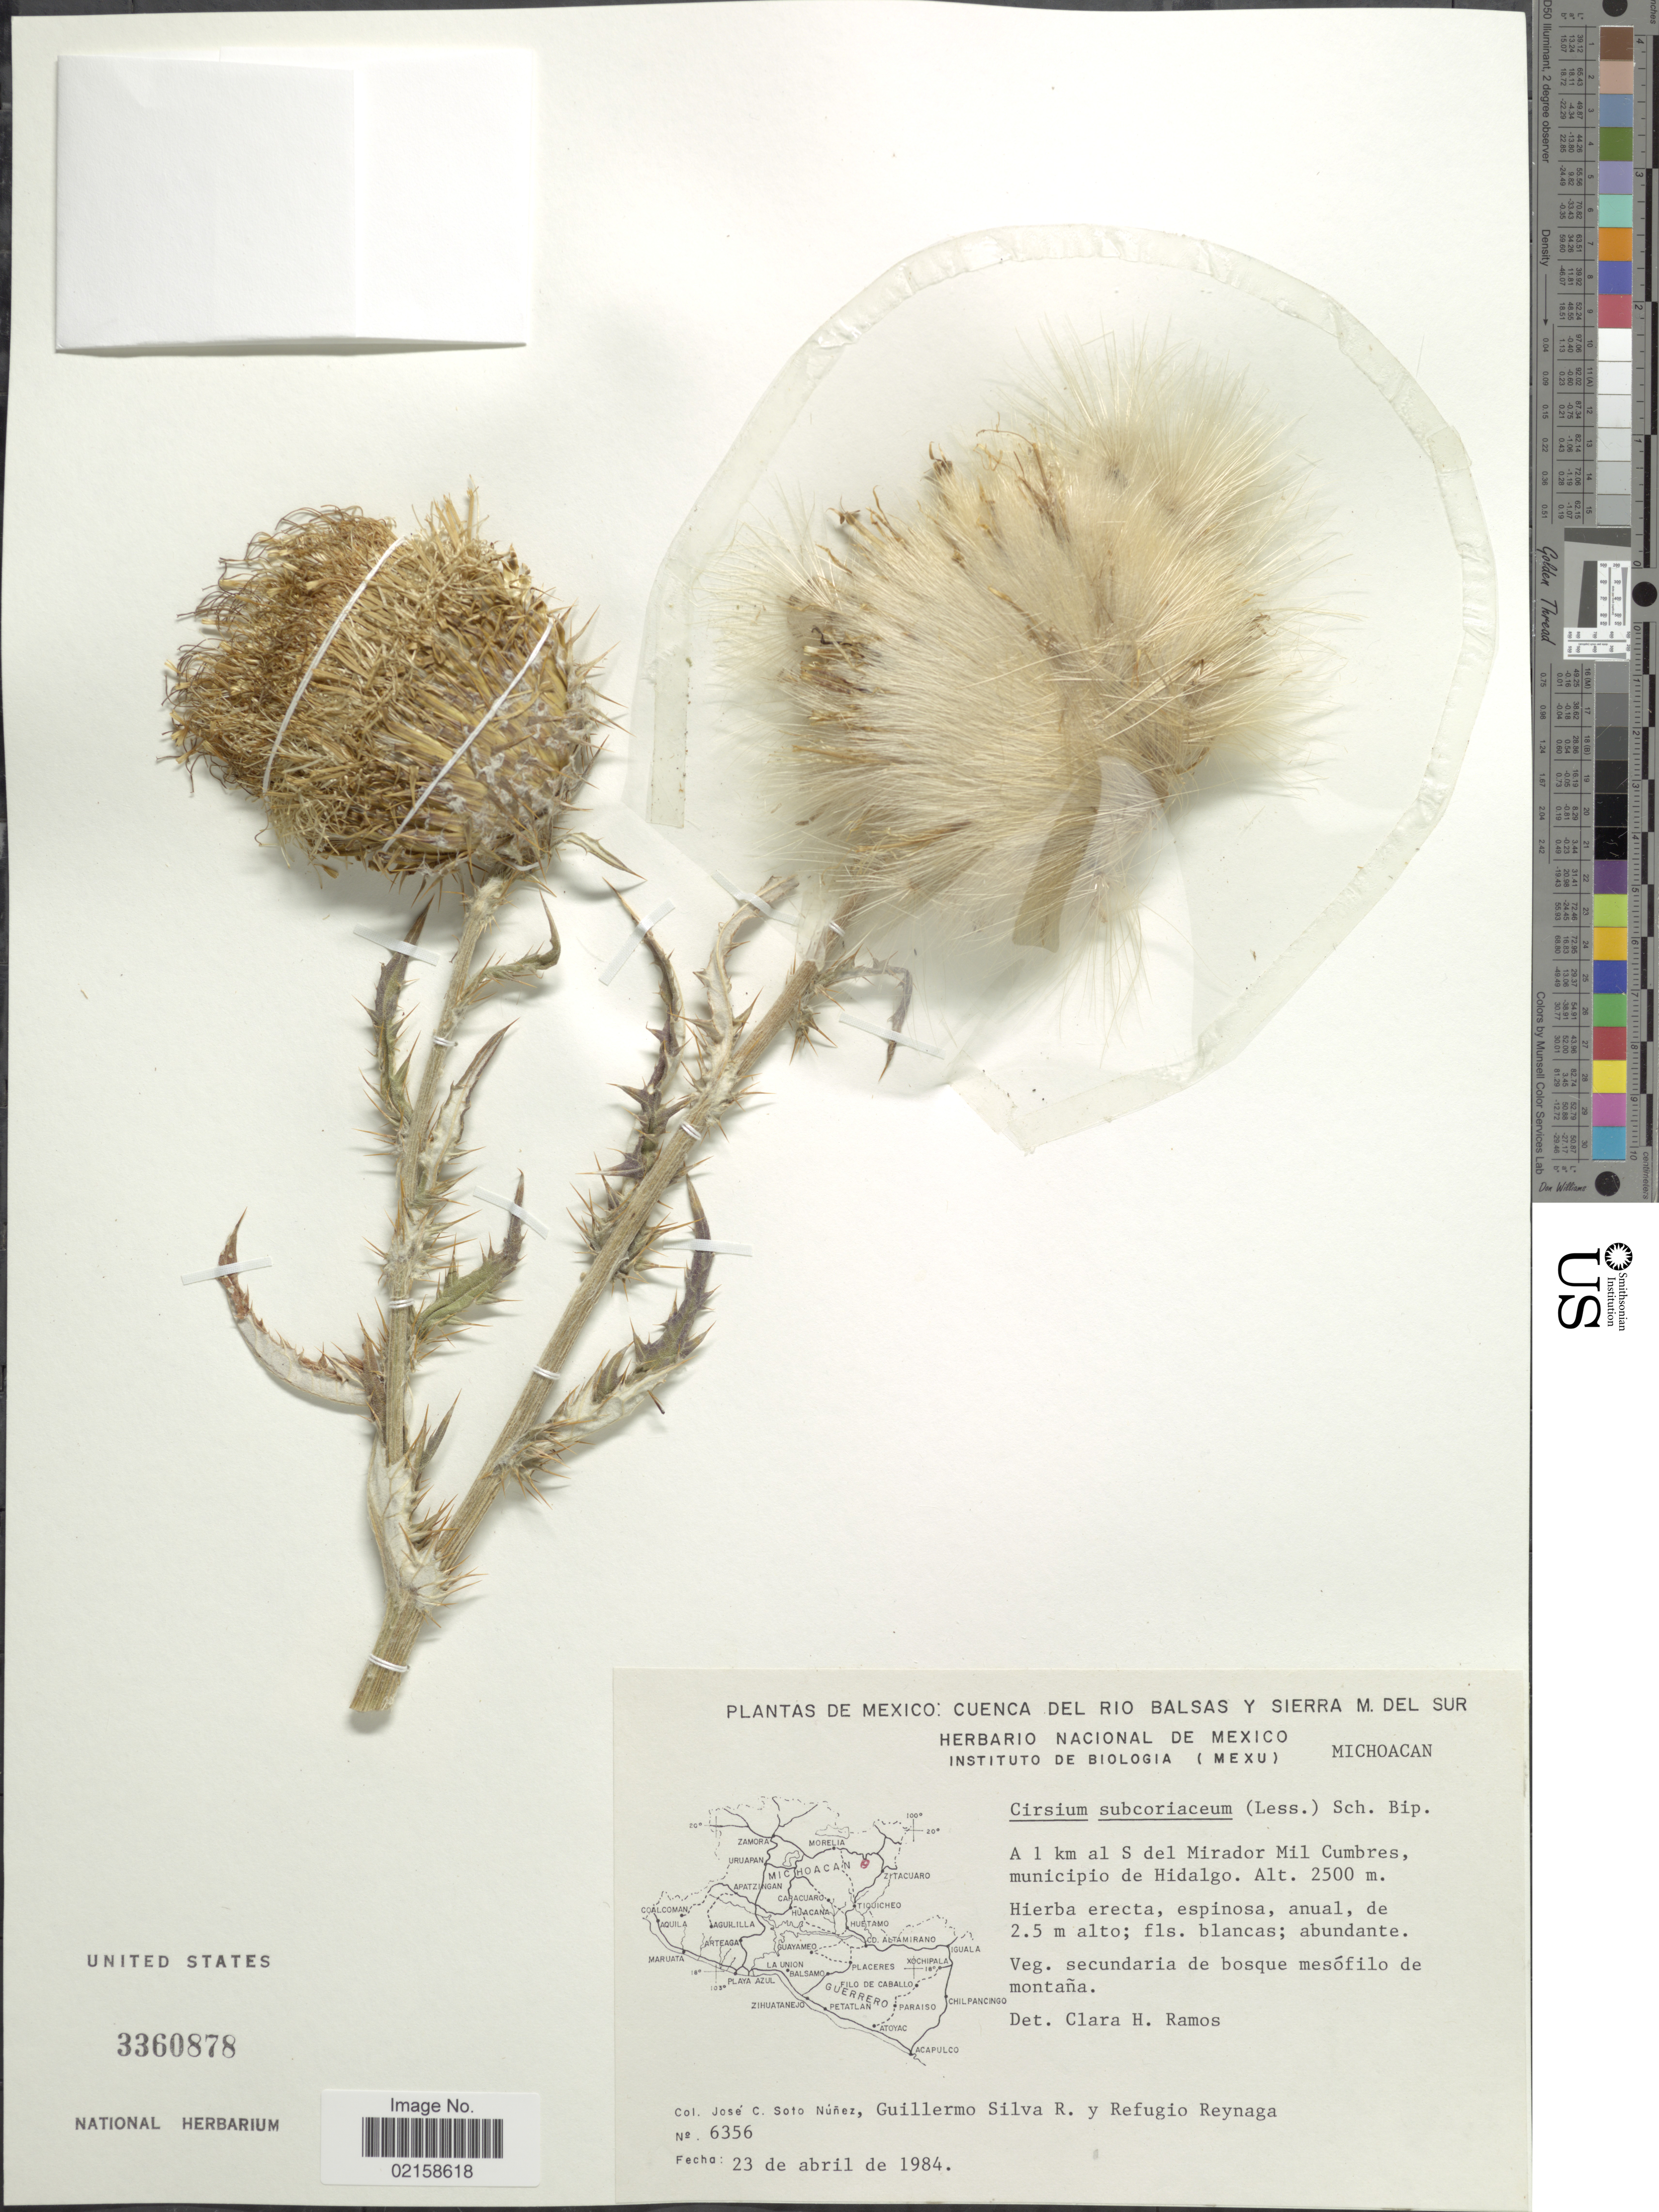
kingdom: Plantae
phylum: Tracheophyta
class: Magnoliopsida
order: Asterales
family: Asteraceae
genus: Cirsium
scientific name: Cirsium subcoriaceum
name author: (Less.) Sch. Bip.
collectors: J. Soto, G. Silva R. & J. Reynaga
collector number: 6356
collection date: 1984-04-23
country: Mexico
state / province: Michoacán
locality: A 1 km al S del Mirador Mil Cumbres, municipio de Hidalgo.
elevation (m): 2500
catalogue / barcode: US 3360878